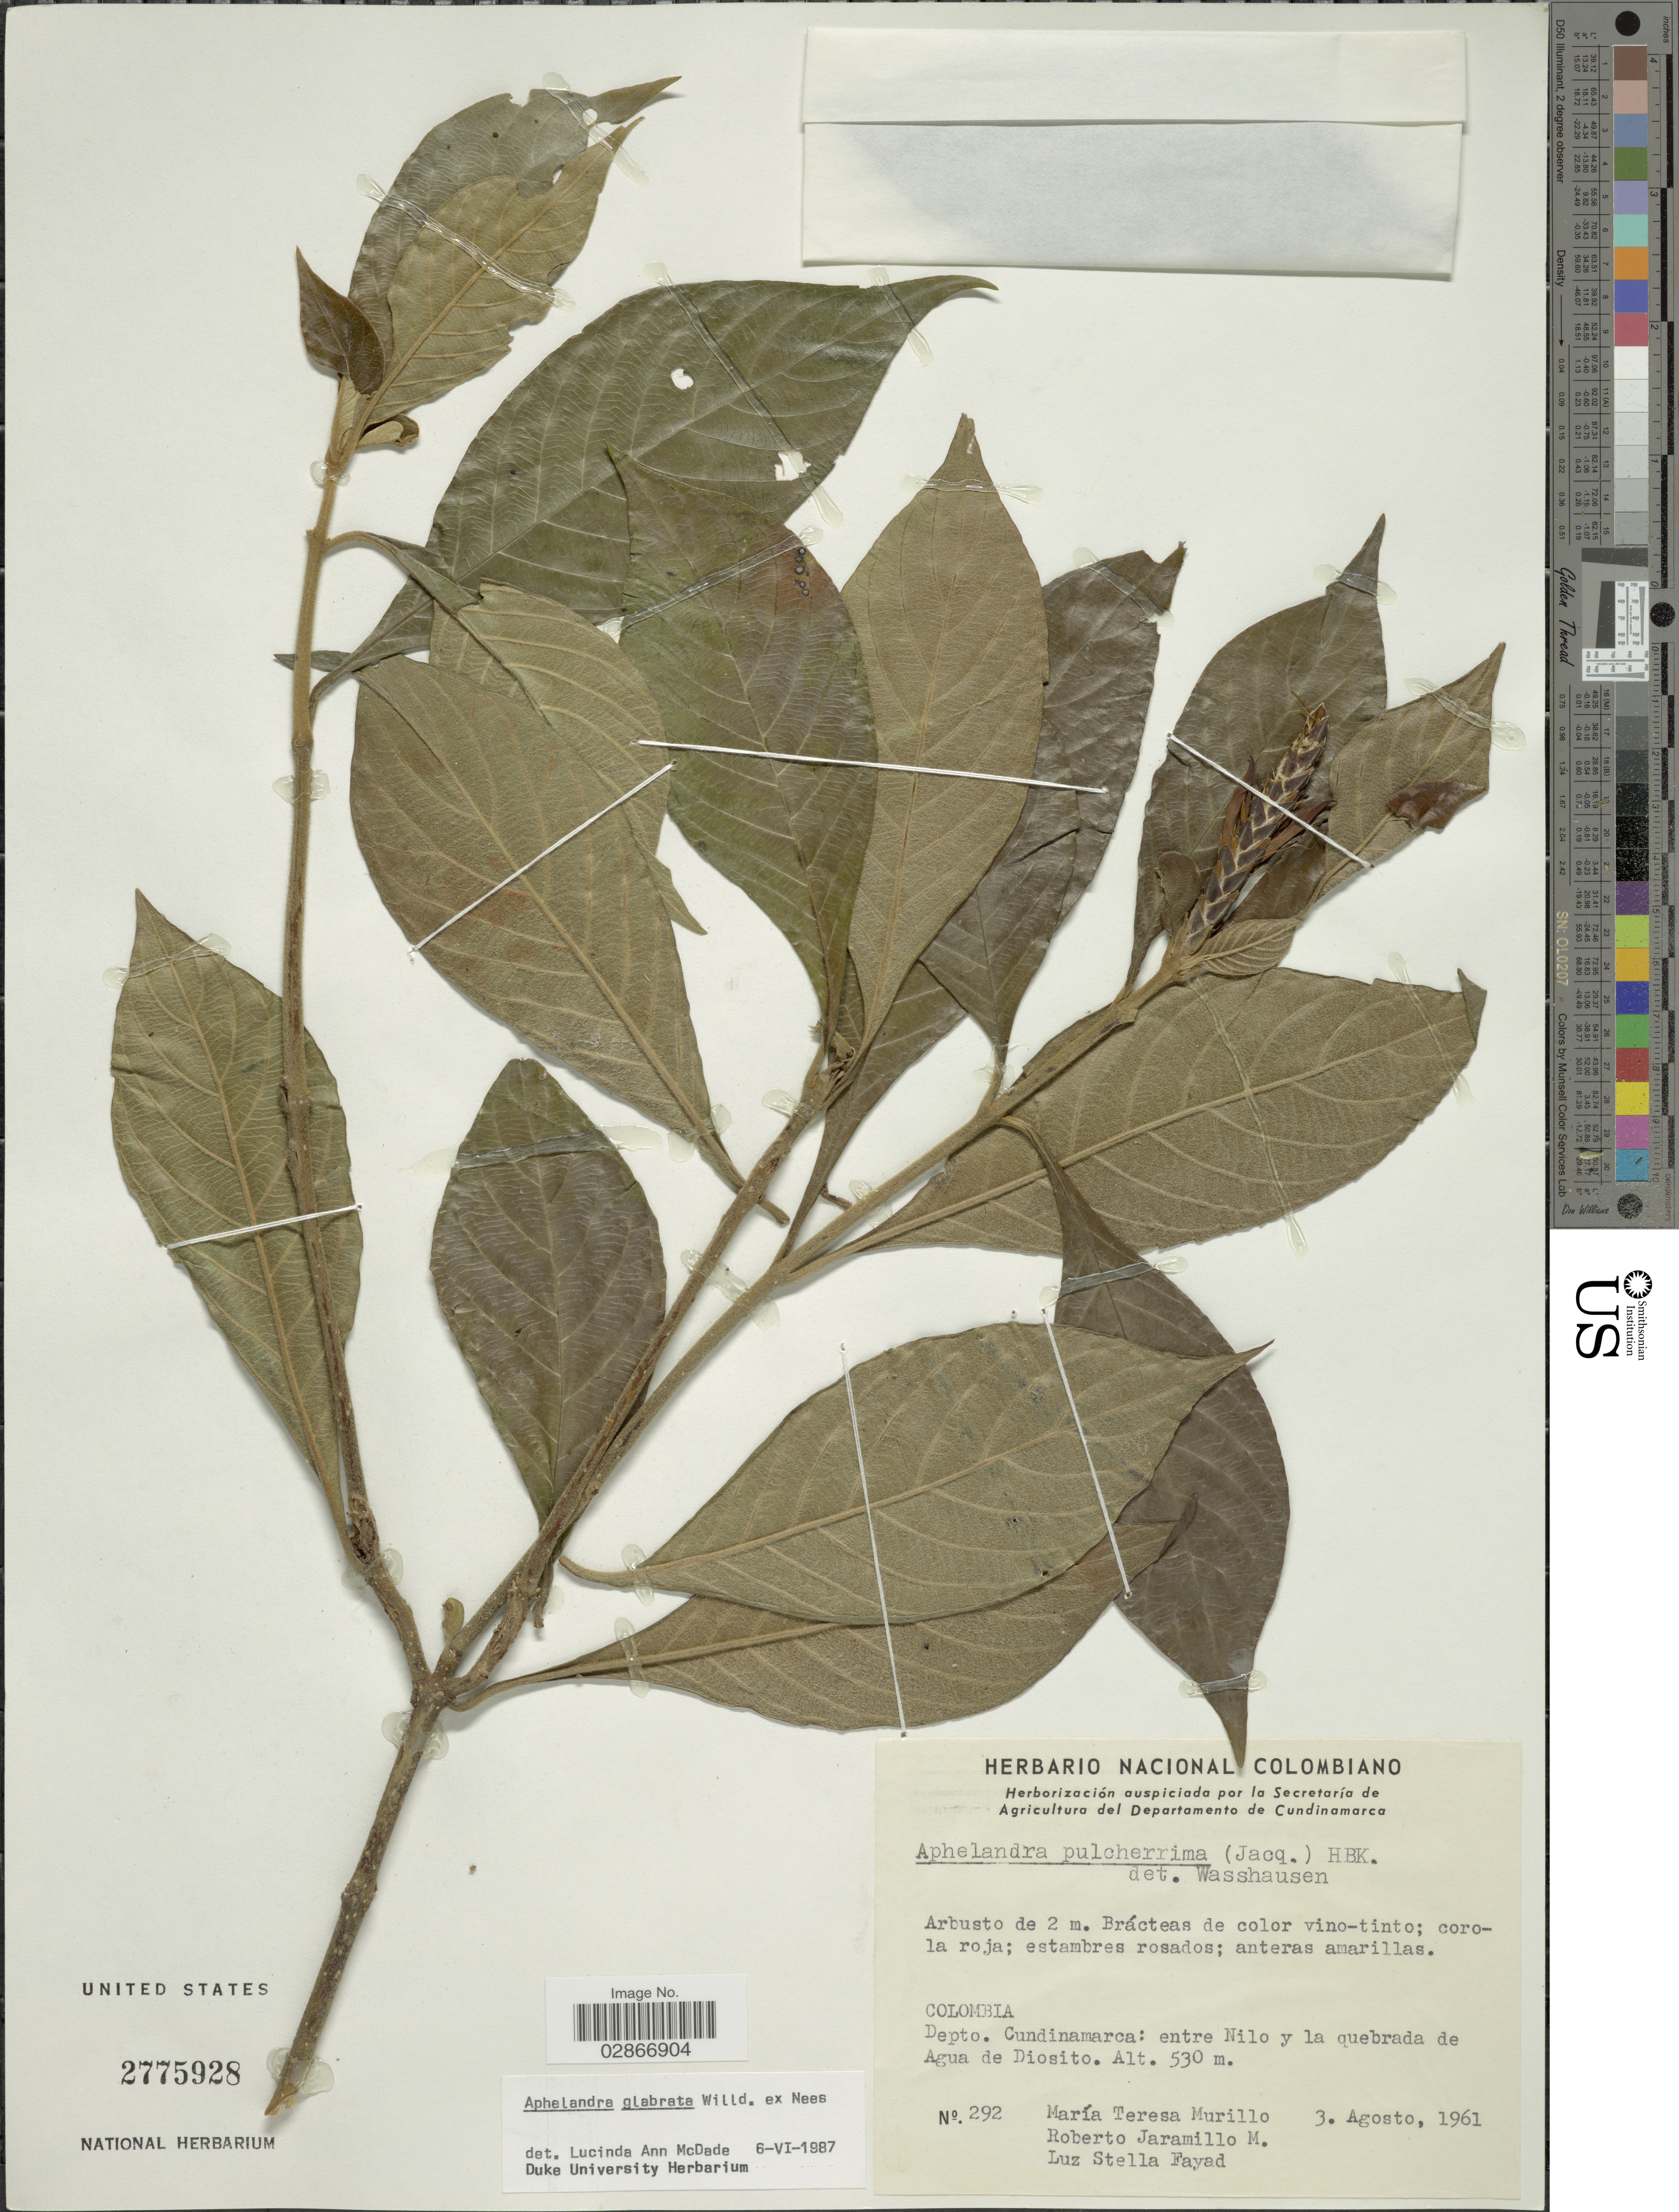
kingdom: Plantae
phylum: Tracheophyta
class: Magnoliopsida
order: Lamiales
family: Acanthaceae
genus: Aphelandra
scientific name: Aphelandra glabrata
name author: Willd. ex Nees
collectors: M. Teresa Murillo, R. Jaramillo M. & L. Fayad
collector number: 292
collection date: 1961-08-03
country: Colombia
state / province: Cundinamarca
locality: Depto. Cundinamarca: entre Nilo y la quebrada de Agua de Diosito.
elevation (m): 530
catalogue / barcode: US 2775928